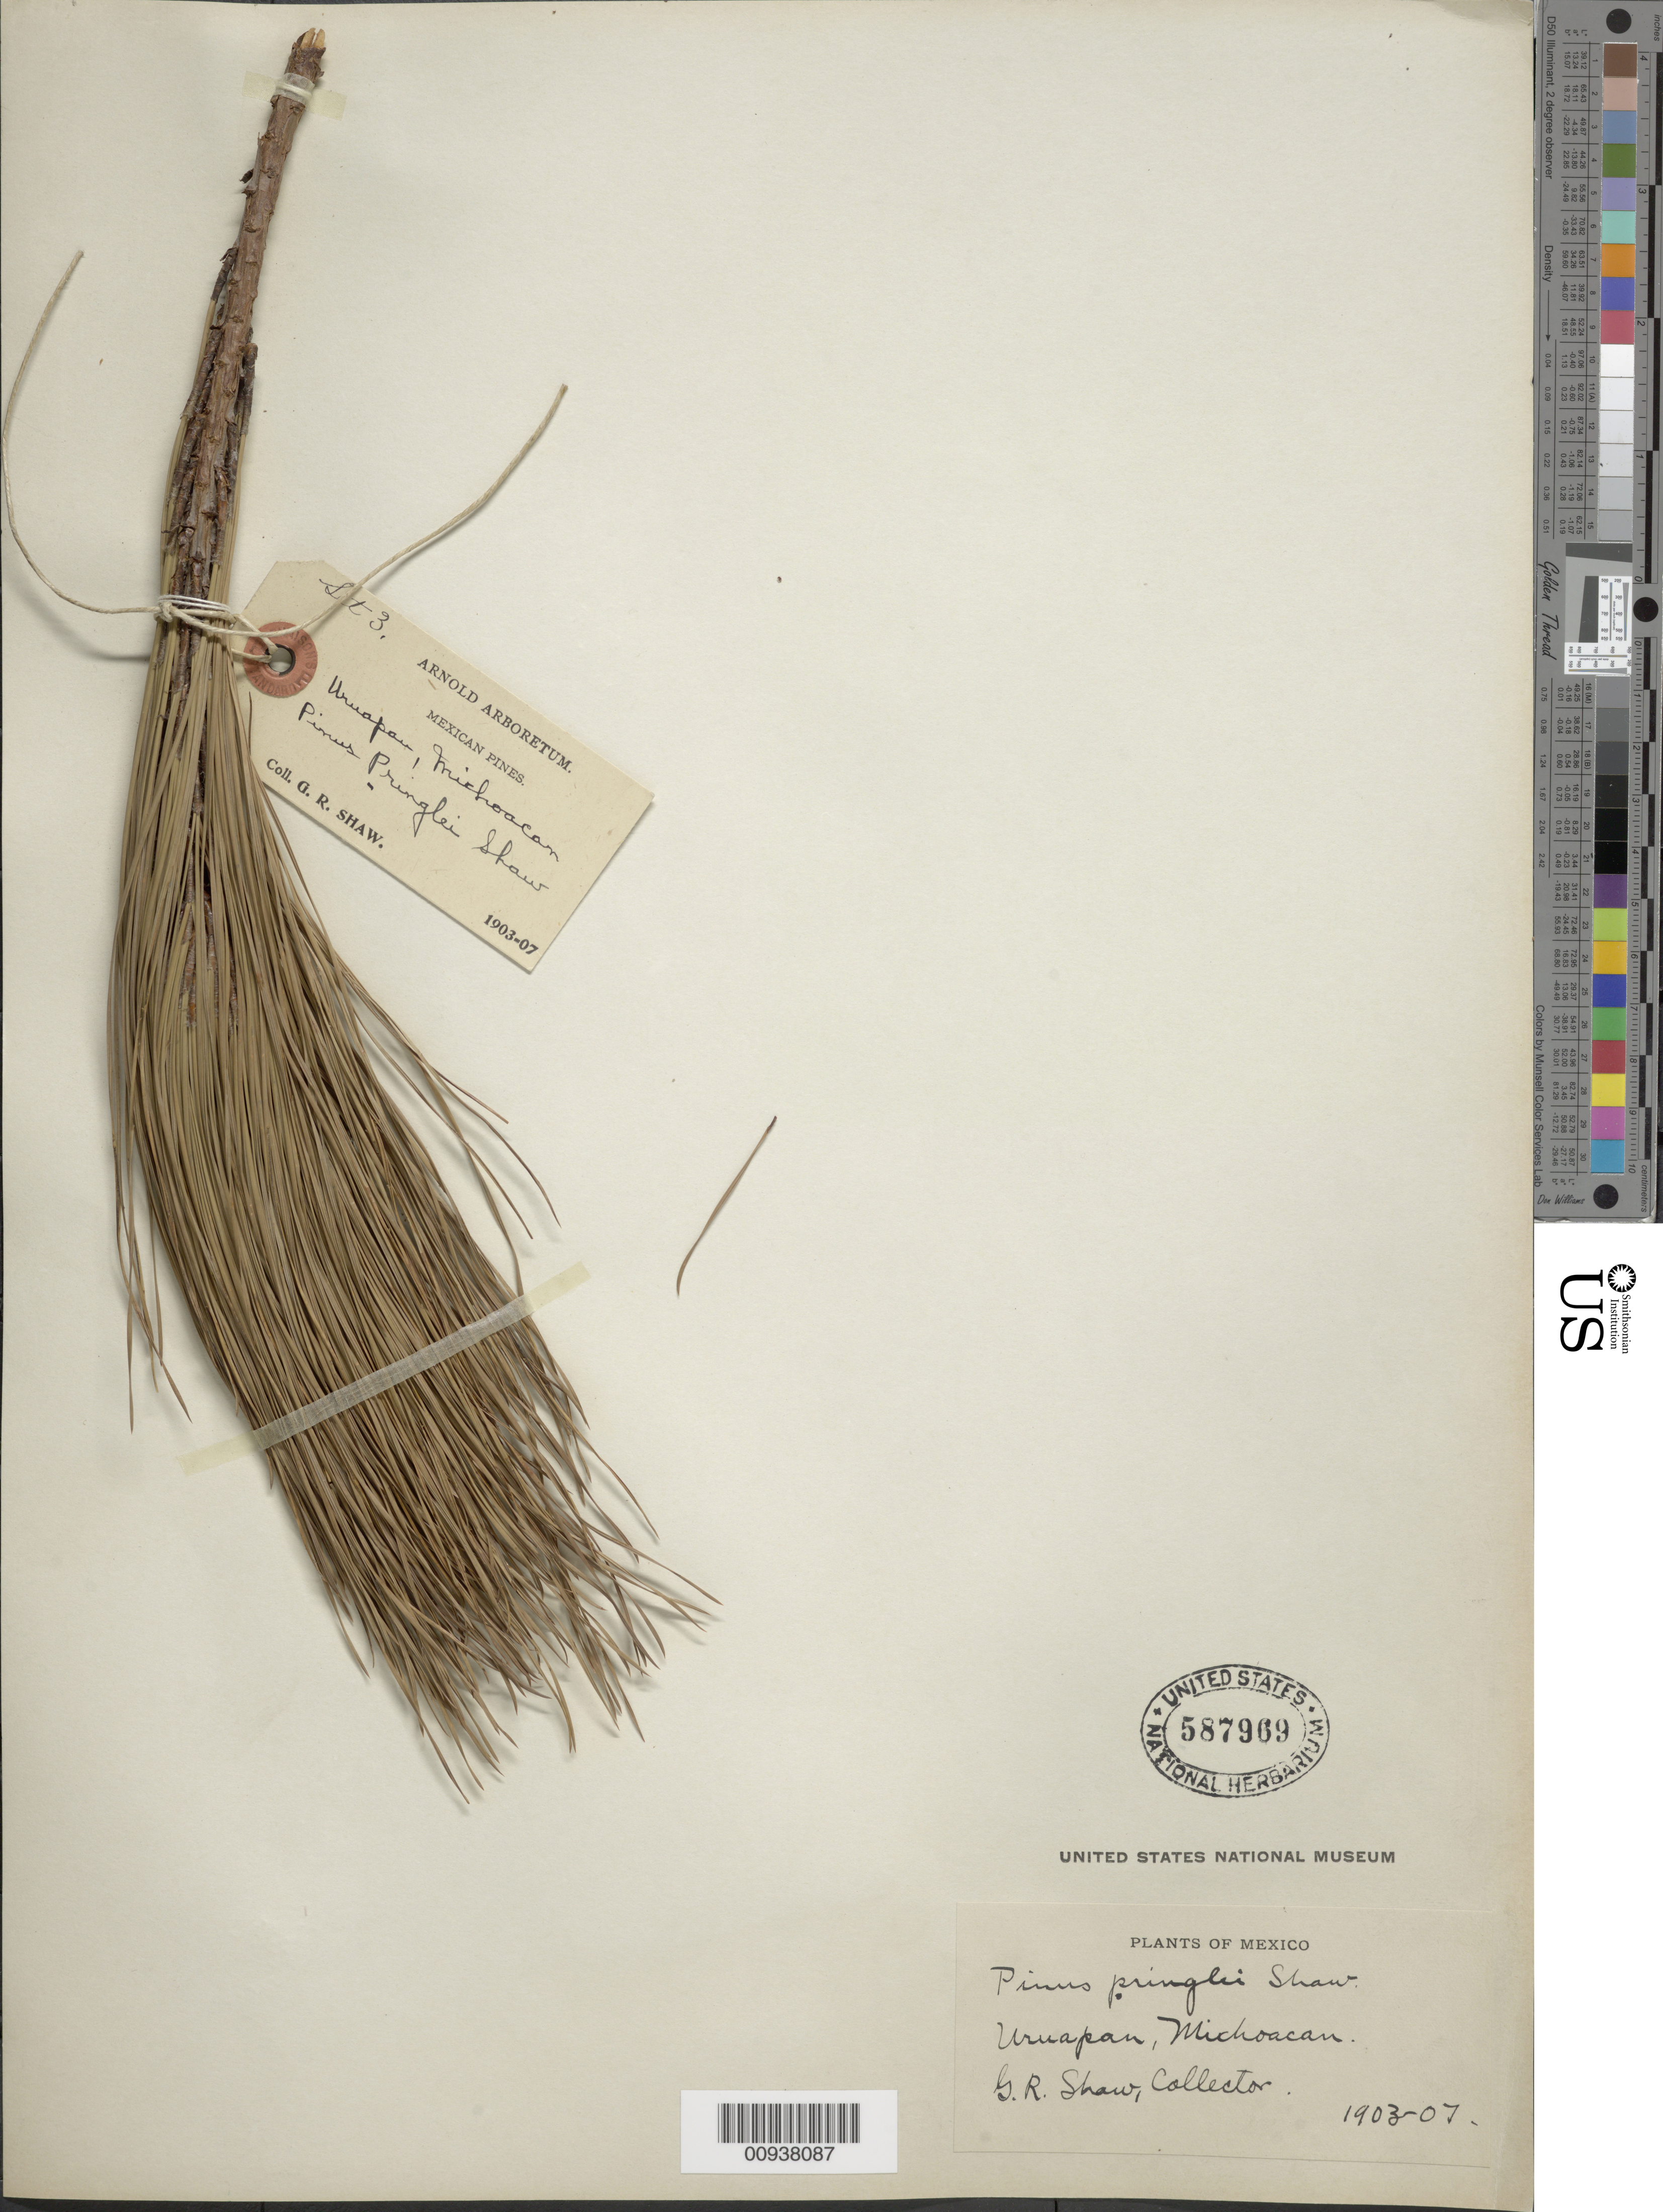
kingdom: Plantae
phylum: Tracheophyta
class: Pinopsida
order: Pinales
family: Pinaceae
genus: Pinus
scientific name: Pinus pringlei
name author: Shaw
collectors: G. R. Shaw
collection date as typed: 1903 to -- --- 1907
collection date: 1903/1907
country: Mexico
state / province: Michoacán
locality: Uruapan.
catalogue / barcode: US 587969